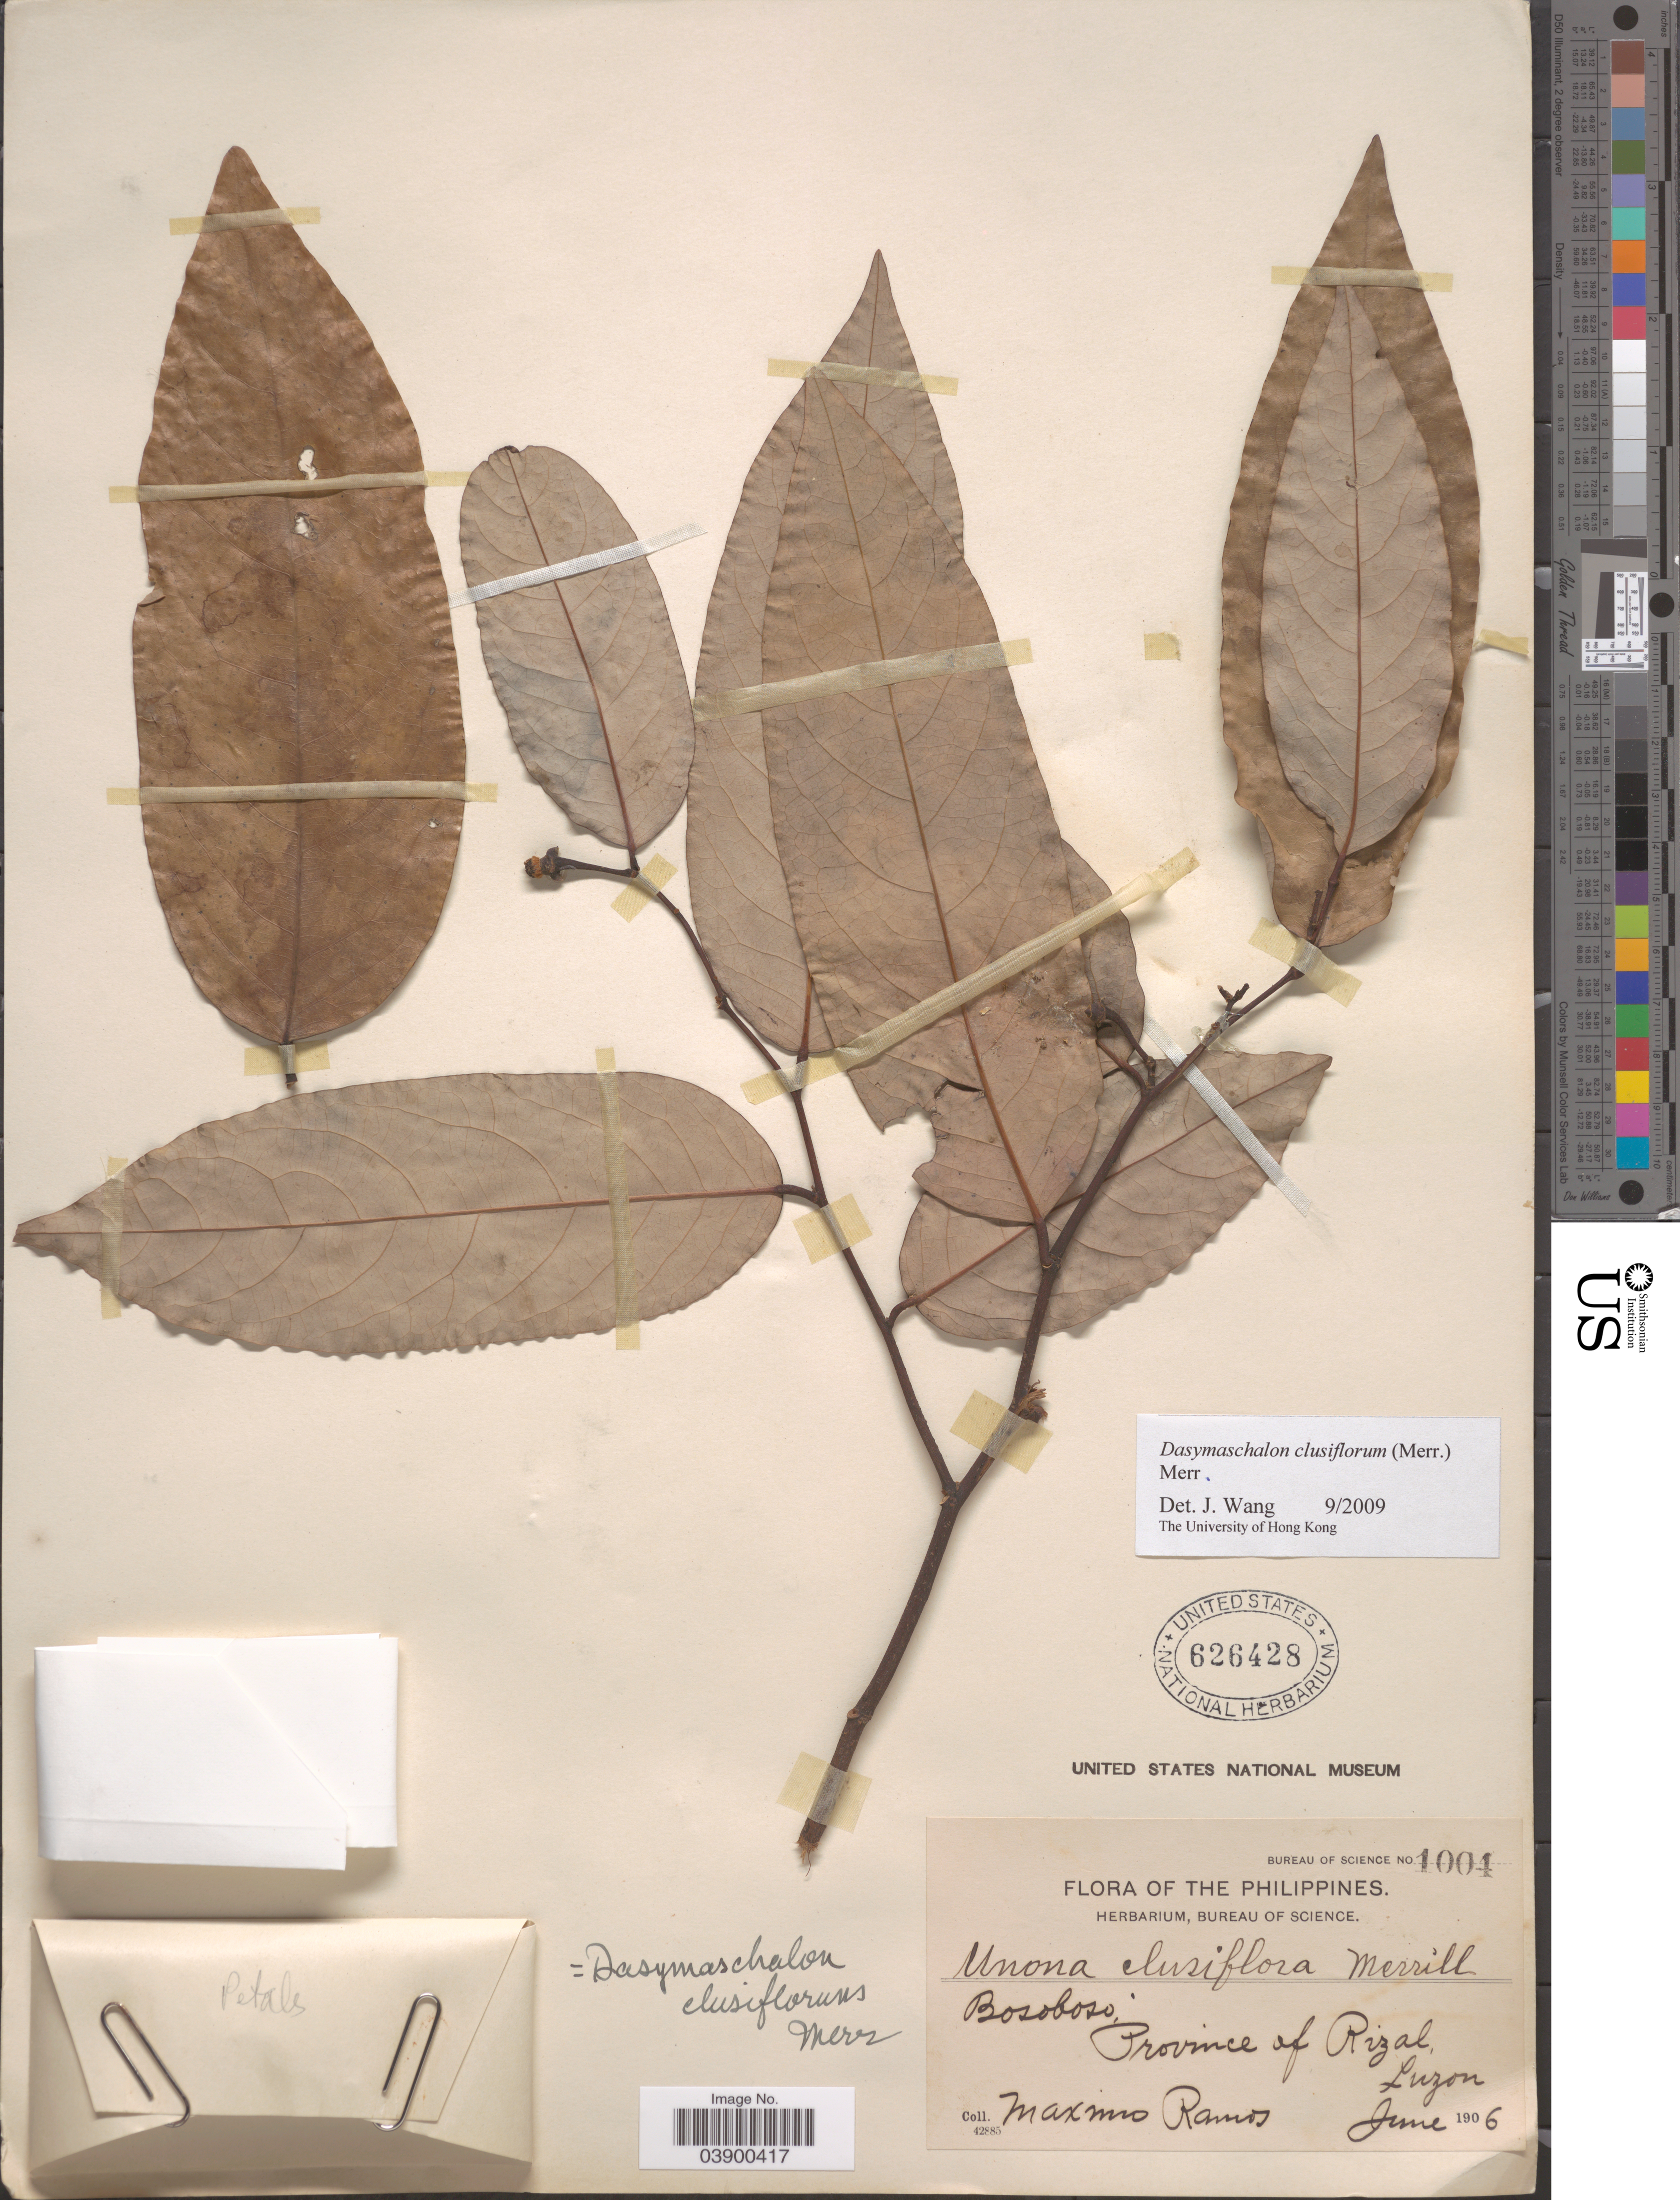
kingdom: Plantae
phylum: Tracheophyta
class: Magnoliopsida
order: Magnoliales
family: Annonaceae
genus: Dasymaschalon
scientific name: Dasymaschalon clusiflorum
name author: (Merr.) Merr.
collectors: M. Ramos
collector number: Bureau of Science 1004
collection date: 1906-06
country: Philippines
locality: Bosoboso, Province of Rizal, Luzon.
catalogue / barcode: US 626428